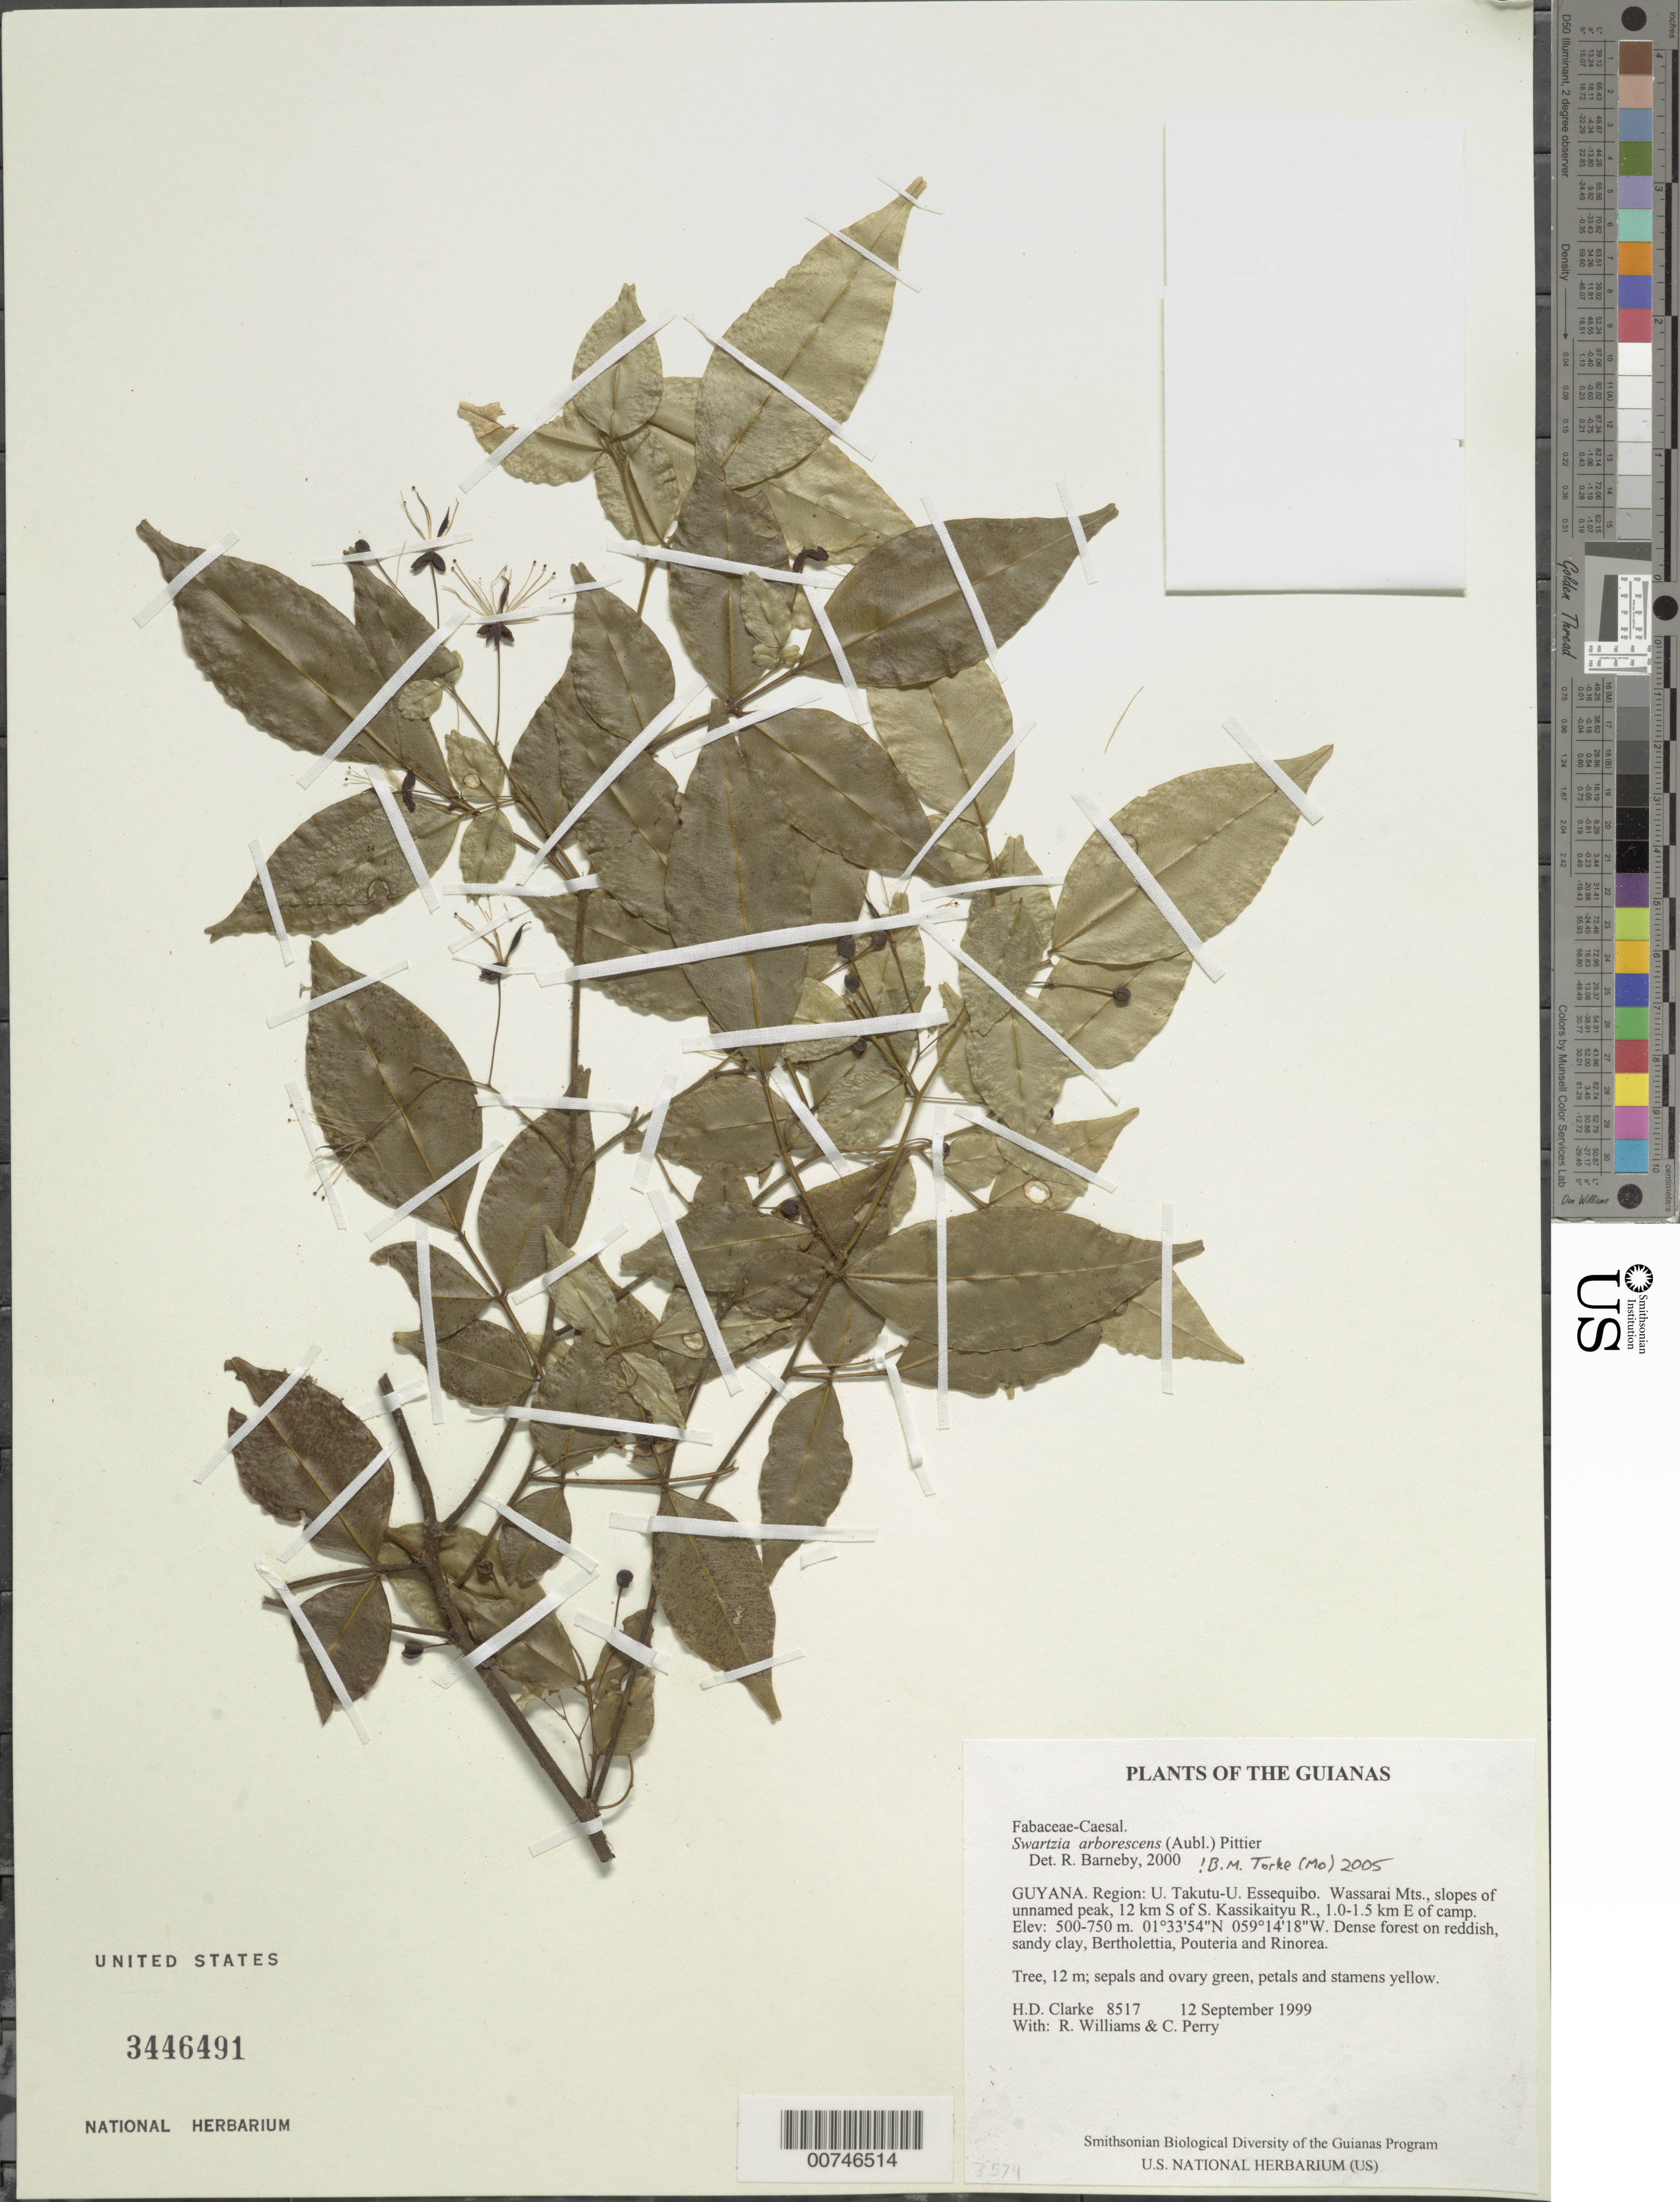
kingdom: Plantae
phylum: Tracheophyta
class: Magnoliopsida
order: Fabales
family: Fabaceae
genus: Swartzia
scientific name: Swartzia arborescens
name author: (Aubl.) Pittier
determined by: Barneby, Rupert C., (NY)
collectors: H. D. Clarke, R. Williams & C. Perry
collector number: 8517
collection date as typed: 12 September 1999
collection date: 1999-09-12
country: Guyana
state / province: U. Takutu-U. Essequibo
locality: Wassarai Mts., slopes of unnamed peak, 12 km S of S. Kassikaityu R., 1.0-1.5 km E of camp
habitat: Dense forest on reddish, sandy clay, Bertholettia, Pouteria and Rinorea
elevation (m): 500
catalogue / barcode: US 3446491